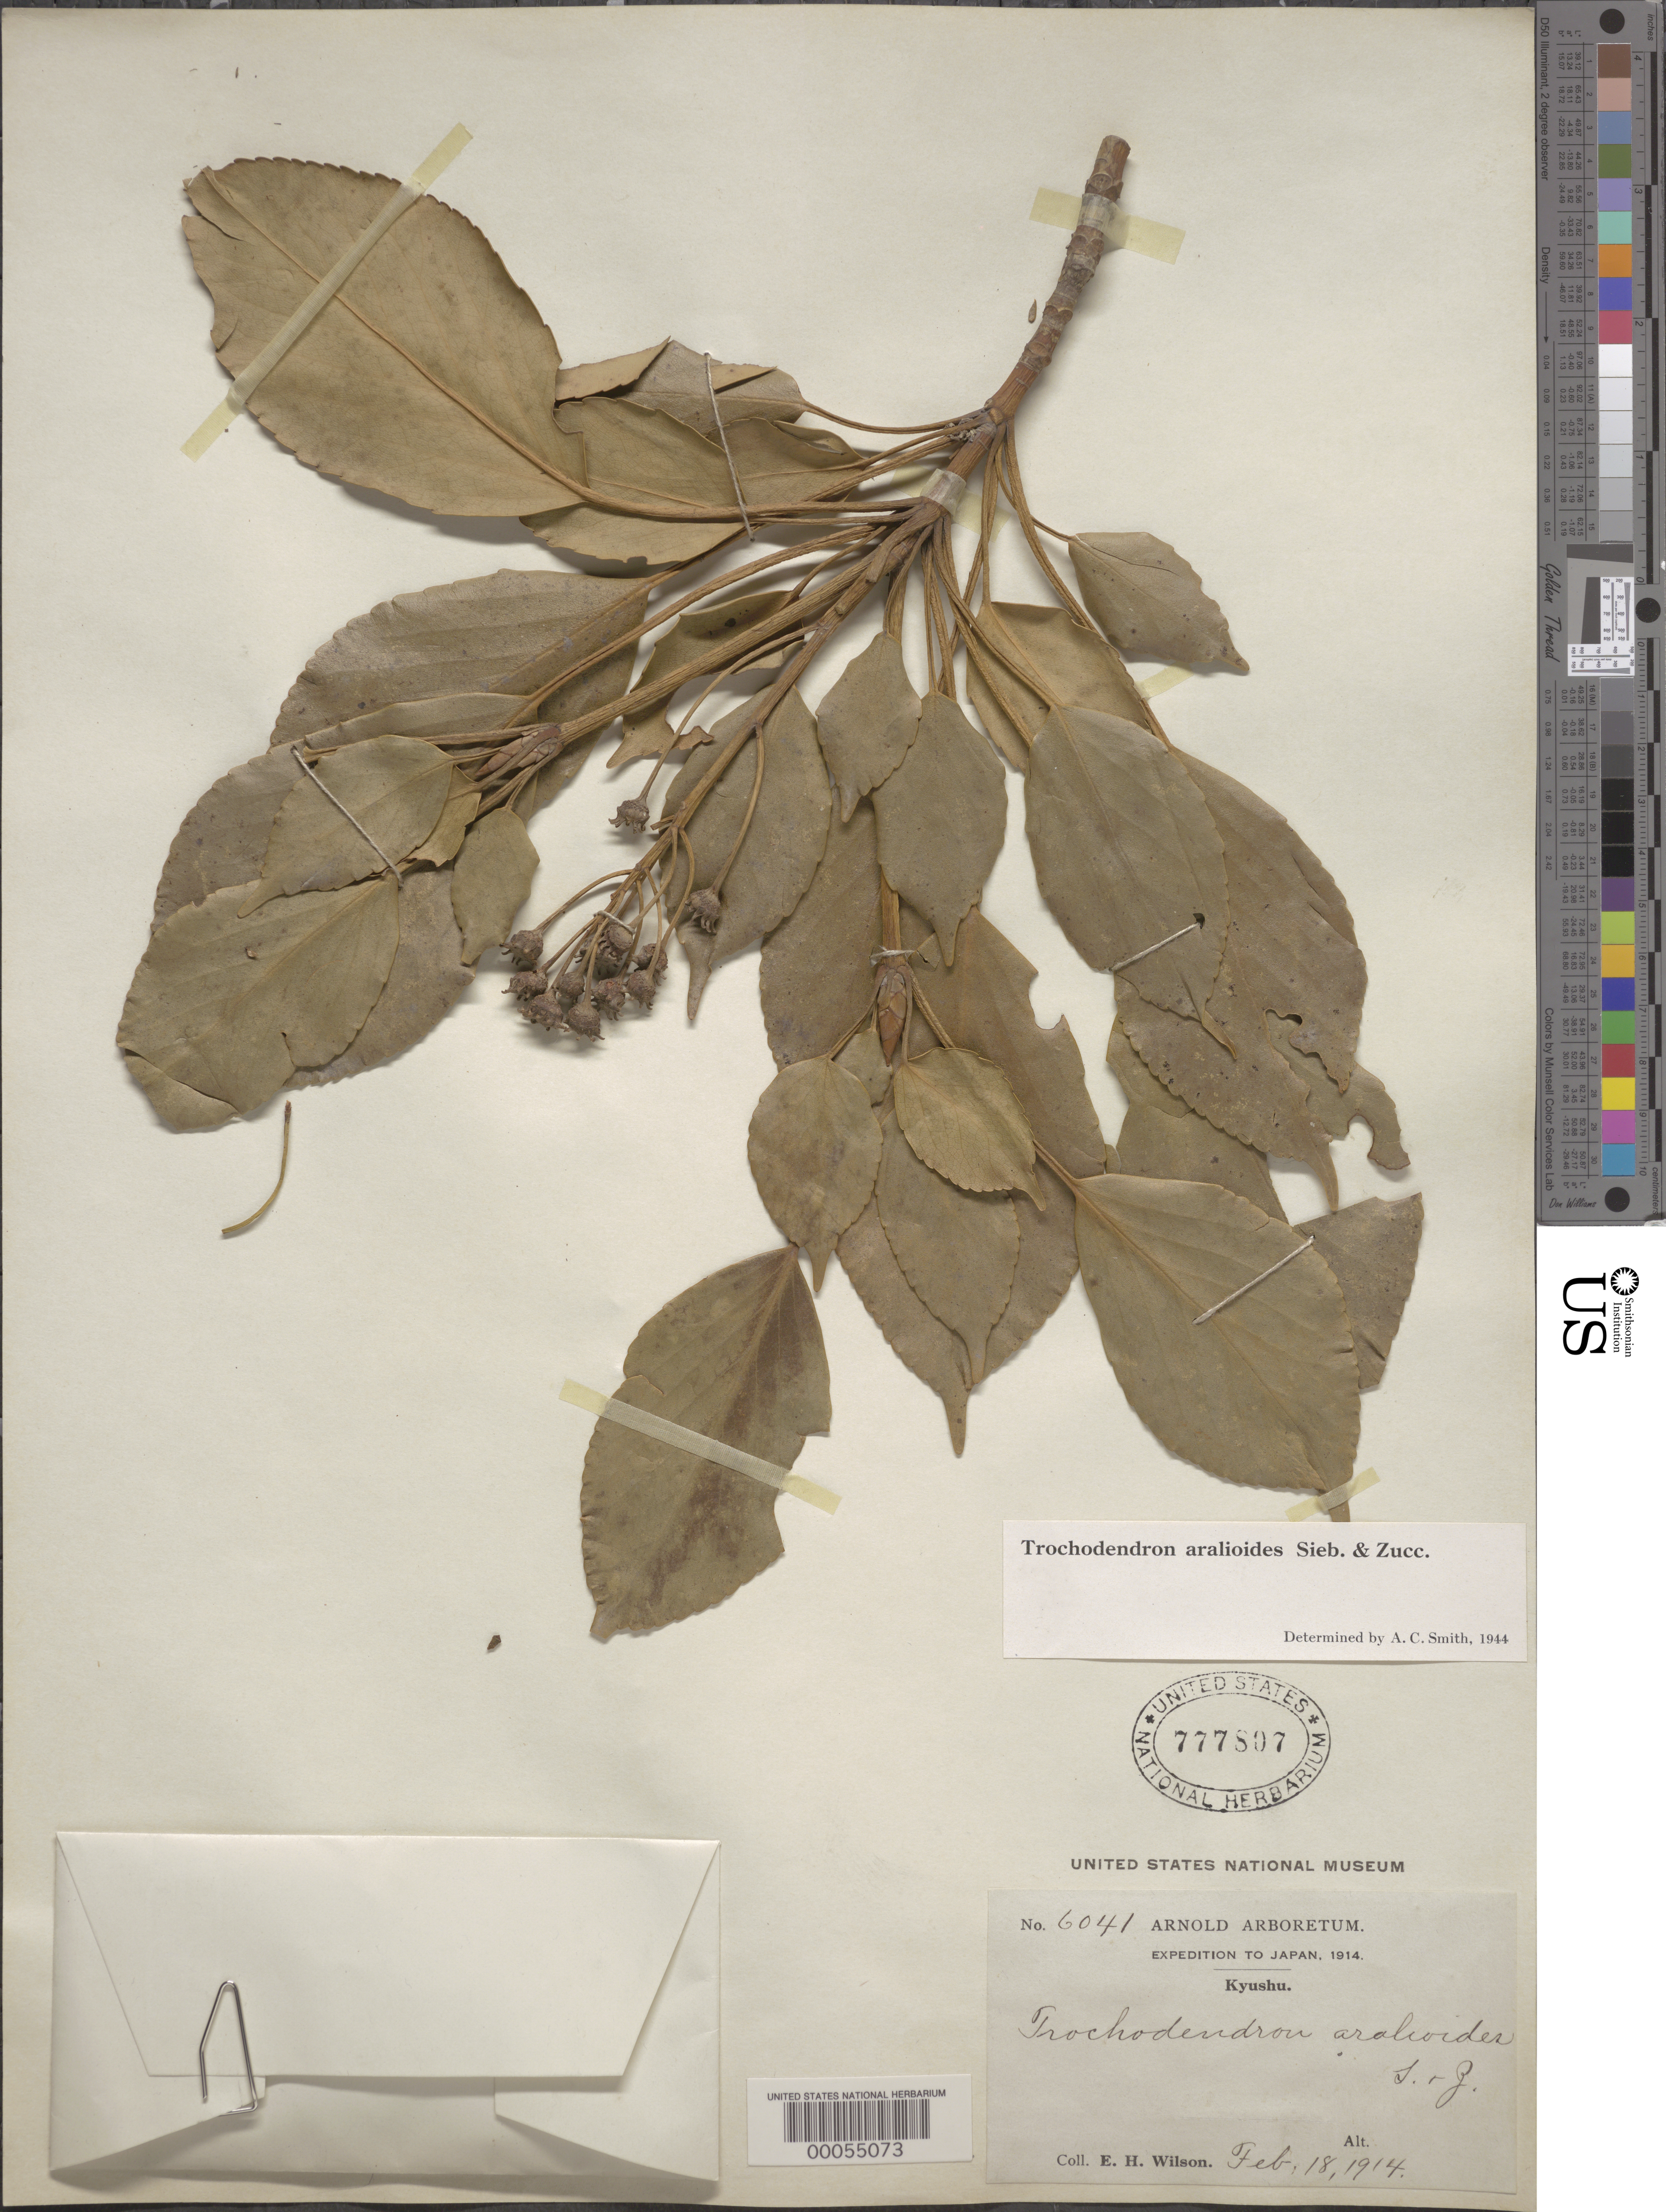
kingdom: Plantae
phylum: Tracheophyta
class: Magnoliopsida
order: Trochodendrales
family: Trochodendraceae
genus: Trochodendron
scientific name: Trochodendron aralioides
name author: Siebold & Zucc.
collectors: E. H. Wilson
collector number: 6041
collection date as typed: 18 Feb 1914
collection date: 1914-02-18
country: Japan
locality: Kyushu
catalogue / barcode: US 777807